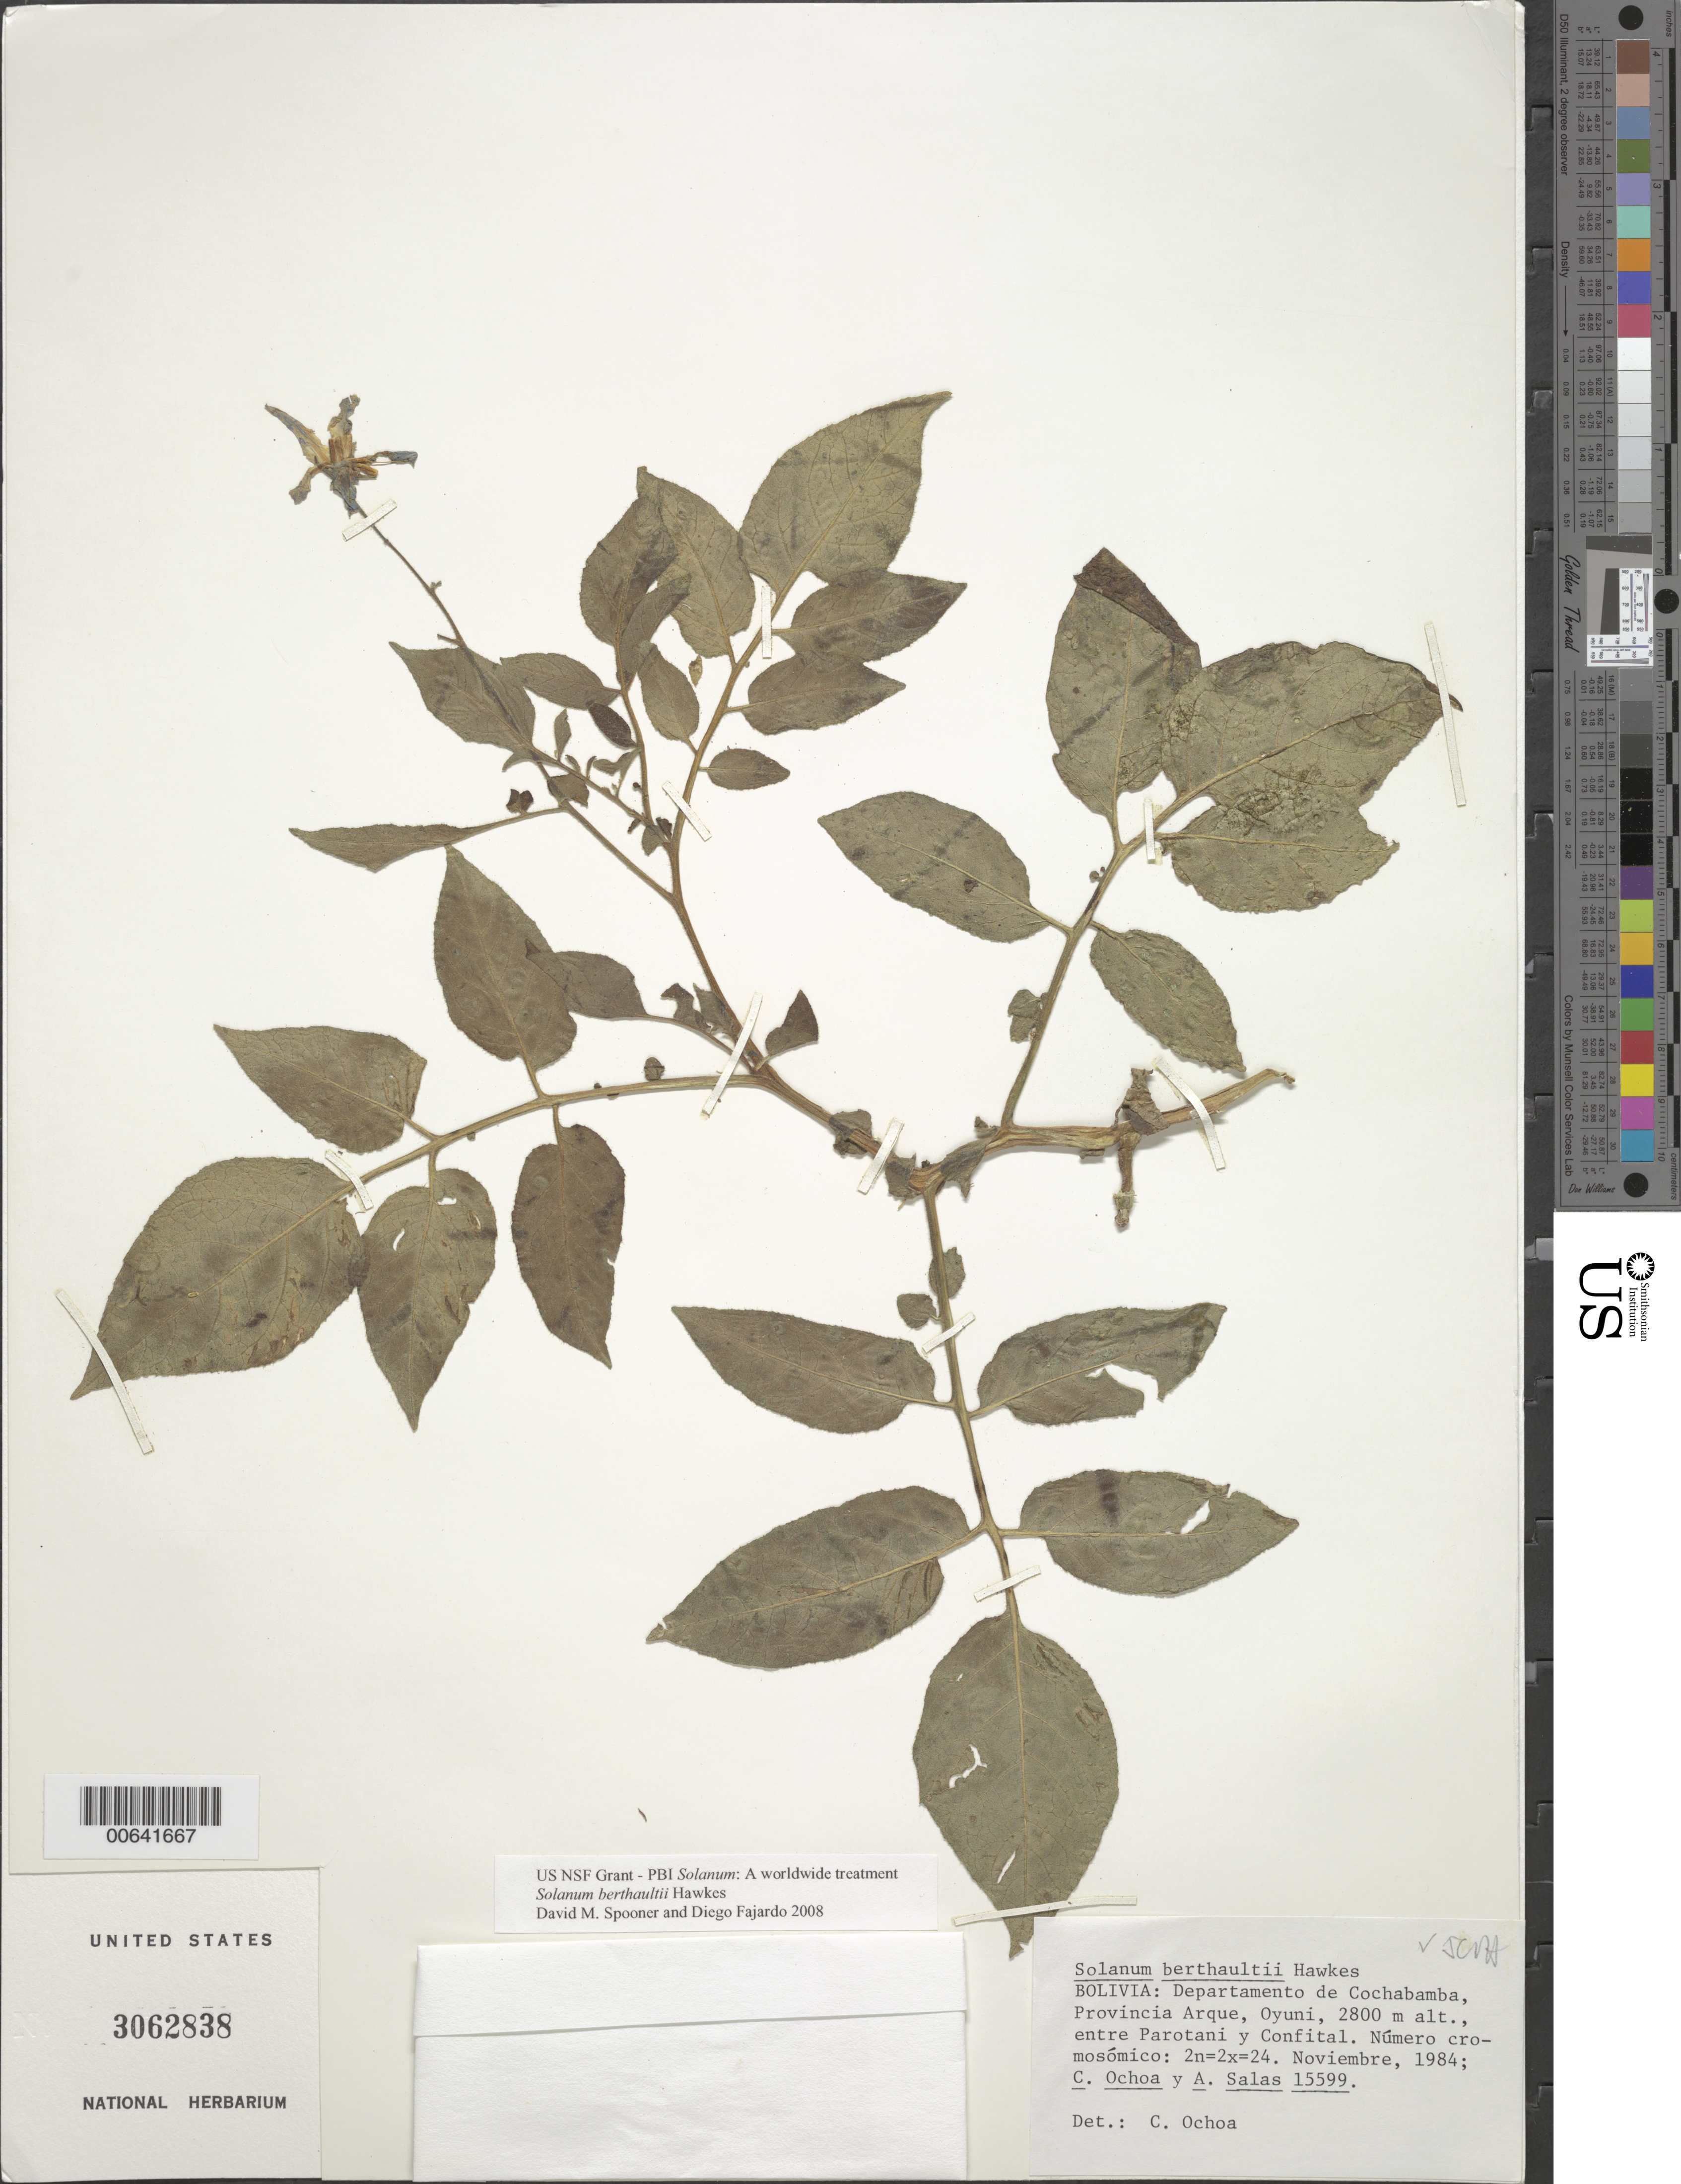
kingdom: Plantae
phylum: Tracheophyta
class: Magnoliopsida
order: Solanales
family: Solanaceae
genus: Solanum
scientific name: Solanum berthaultii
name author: Hawkes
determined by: Ochoa, C. M.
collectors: C. M. Ochoa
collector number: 15599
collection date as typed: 01 Nov 1984 or 11 Jan 1984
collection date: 1984-01-11 or 1984-11-01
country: Bolivia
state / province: Cochabamba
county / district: Arque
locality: Oyuni (entre Parotani y Confital)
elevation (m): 2800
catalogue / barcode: US 3062838